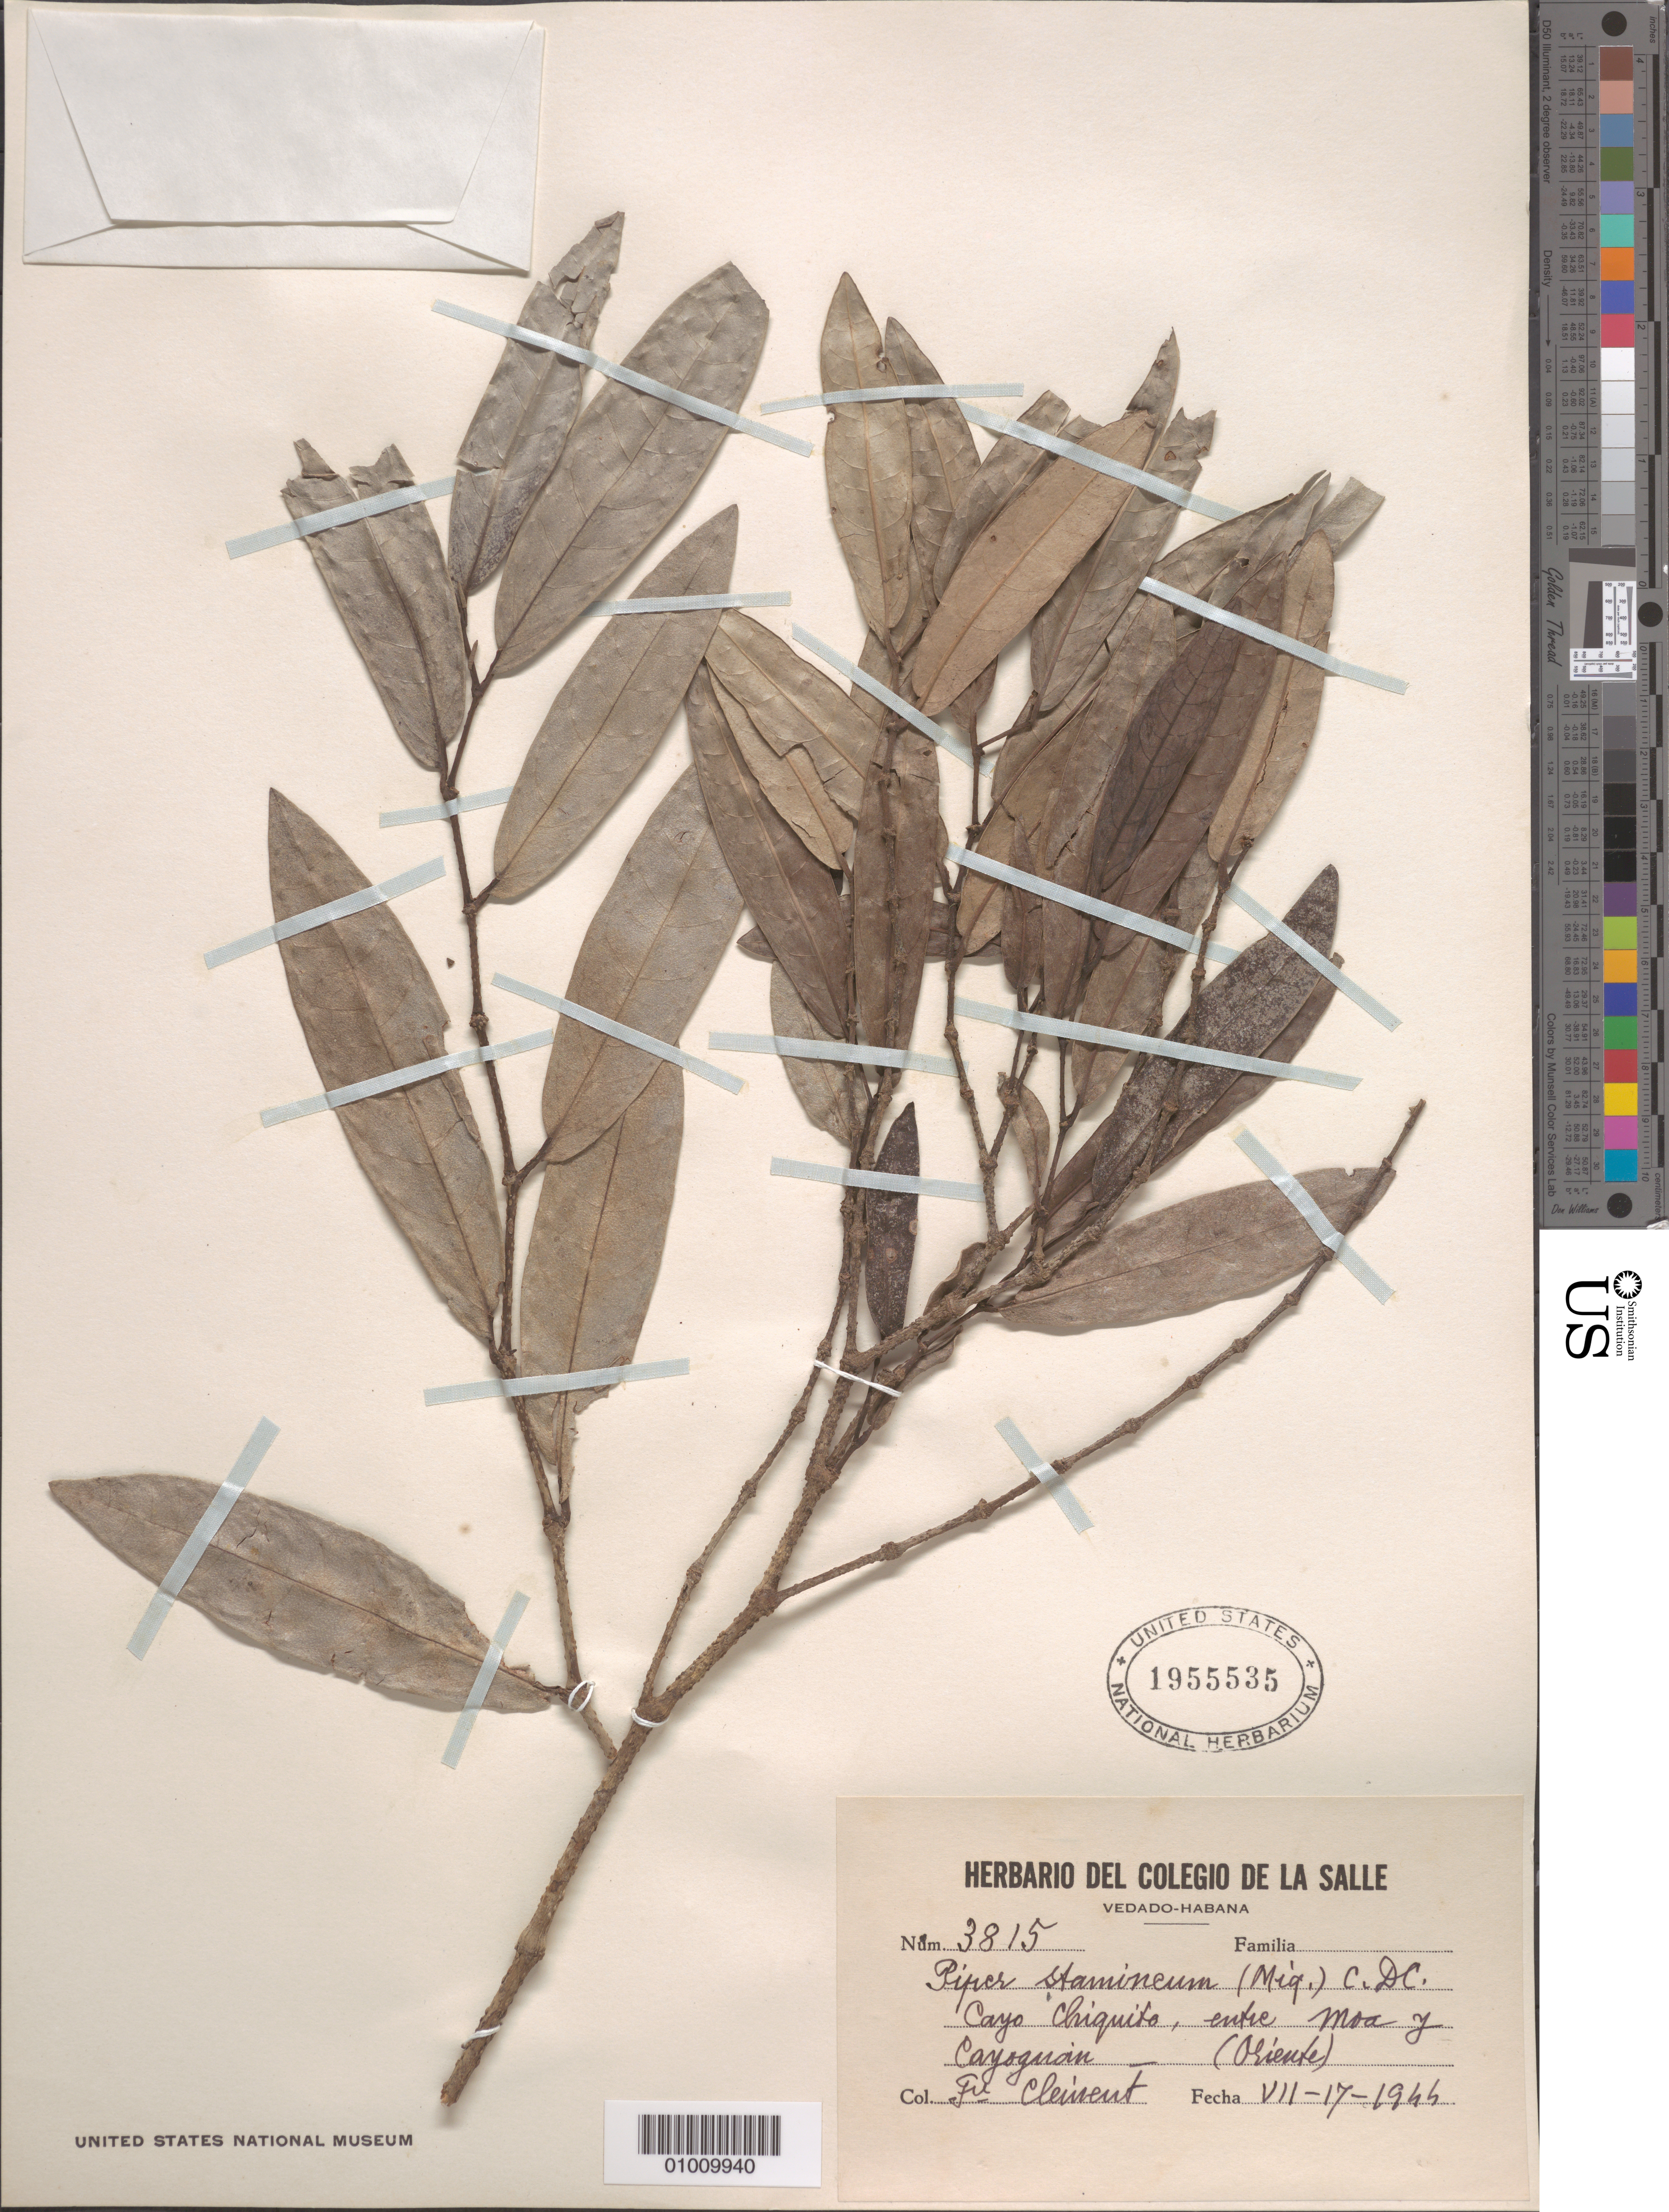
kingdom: Plantae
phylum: Tracheophyta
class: Magnoliopsida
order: Piperales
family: Piperaceae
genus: Piper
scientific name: Piper stamineum var. stamineum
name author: (Miq.) C. DC.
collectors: B. Clement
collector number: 3815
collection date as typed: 17 Jul 1944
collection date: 1944-07-17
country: Cuba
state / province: Holguín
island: Cuba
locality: Cayo Chiquito, Moa y Cayoguain Vedado, Habana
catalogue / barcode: US 1955535